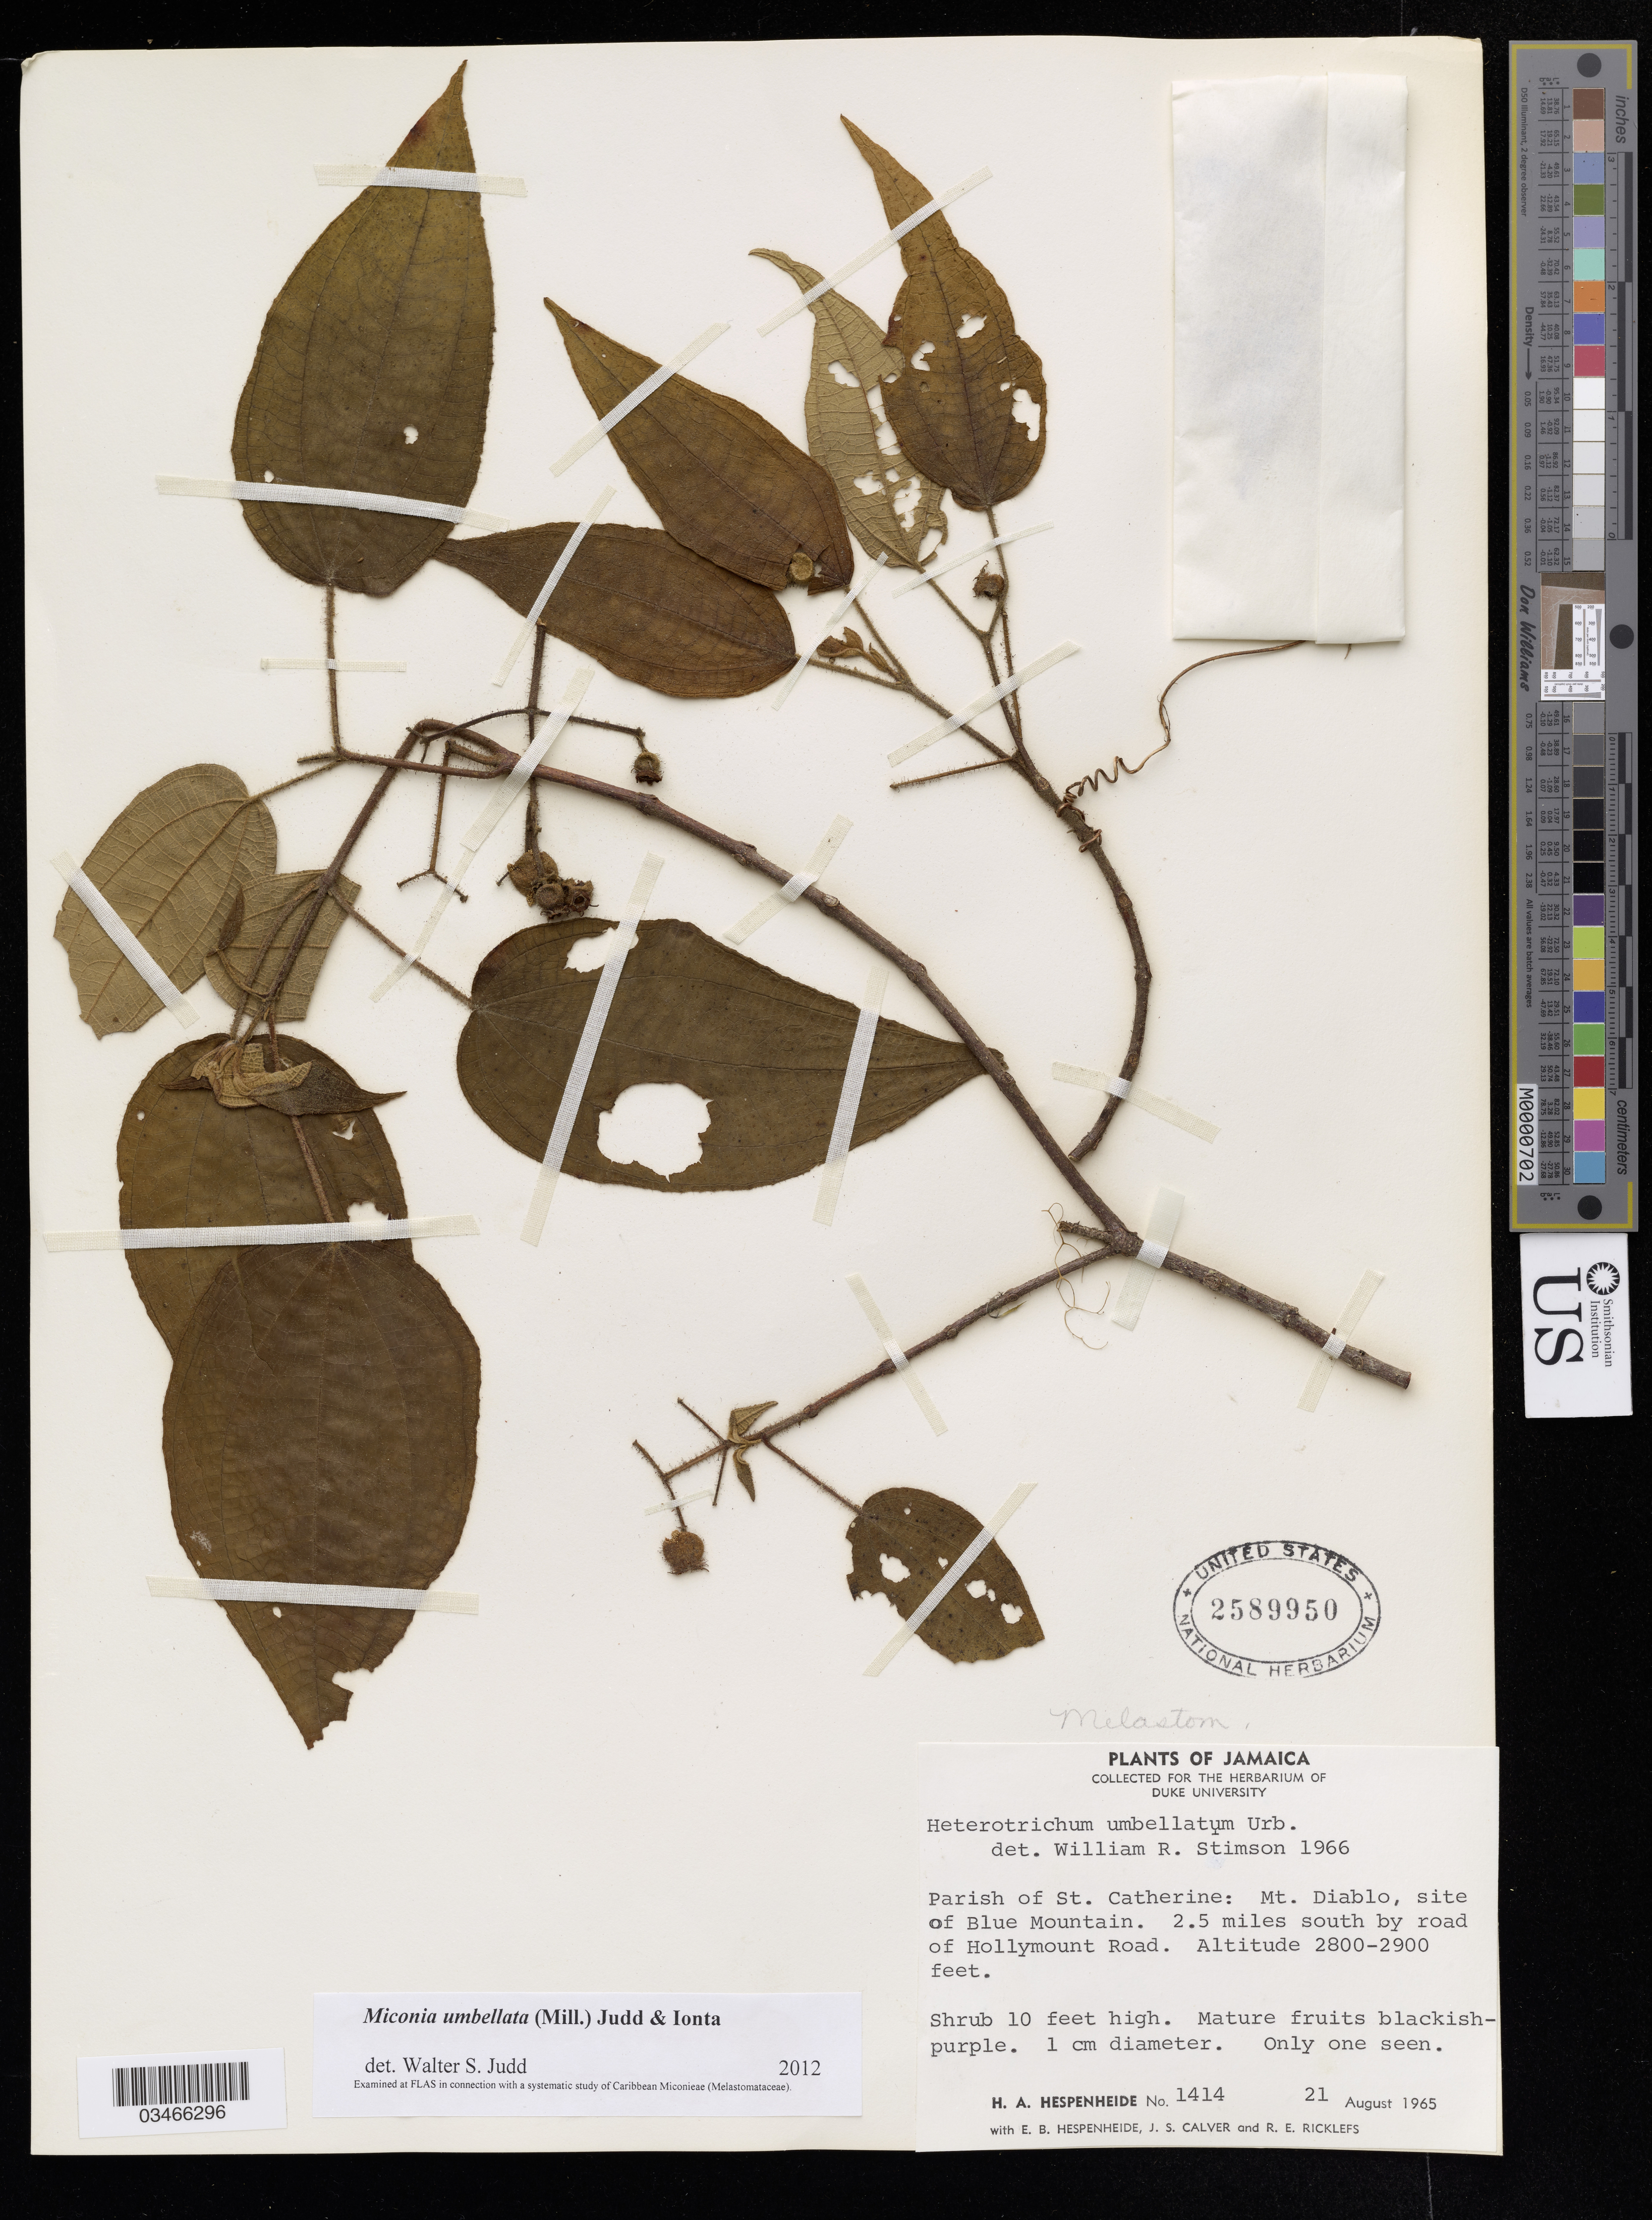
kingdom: Plantae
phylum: Tracheophyta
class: Magnoliopsida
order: Myrtales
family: Melastomataceae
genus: Miconia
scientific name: Miconia umbellata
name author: (Mill.) Judd & Ionta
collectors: H. A. Hespenheide, E. Hespenheide, J. Calver & R. Ricklefs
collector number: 1414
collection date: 1965-08-21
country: Jamaica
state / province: Saint Catherine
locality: Mt. Diablo, site of Blue Mountain, 2.5 miles south by road of Hollymount Road.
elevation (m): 853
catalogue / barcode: US 2589950